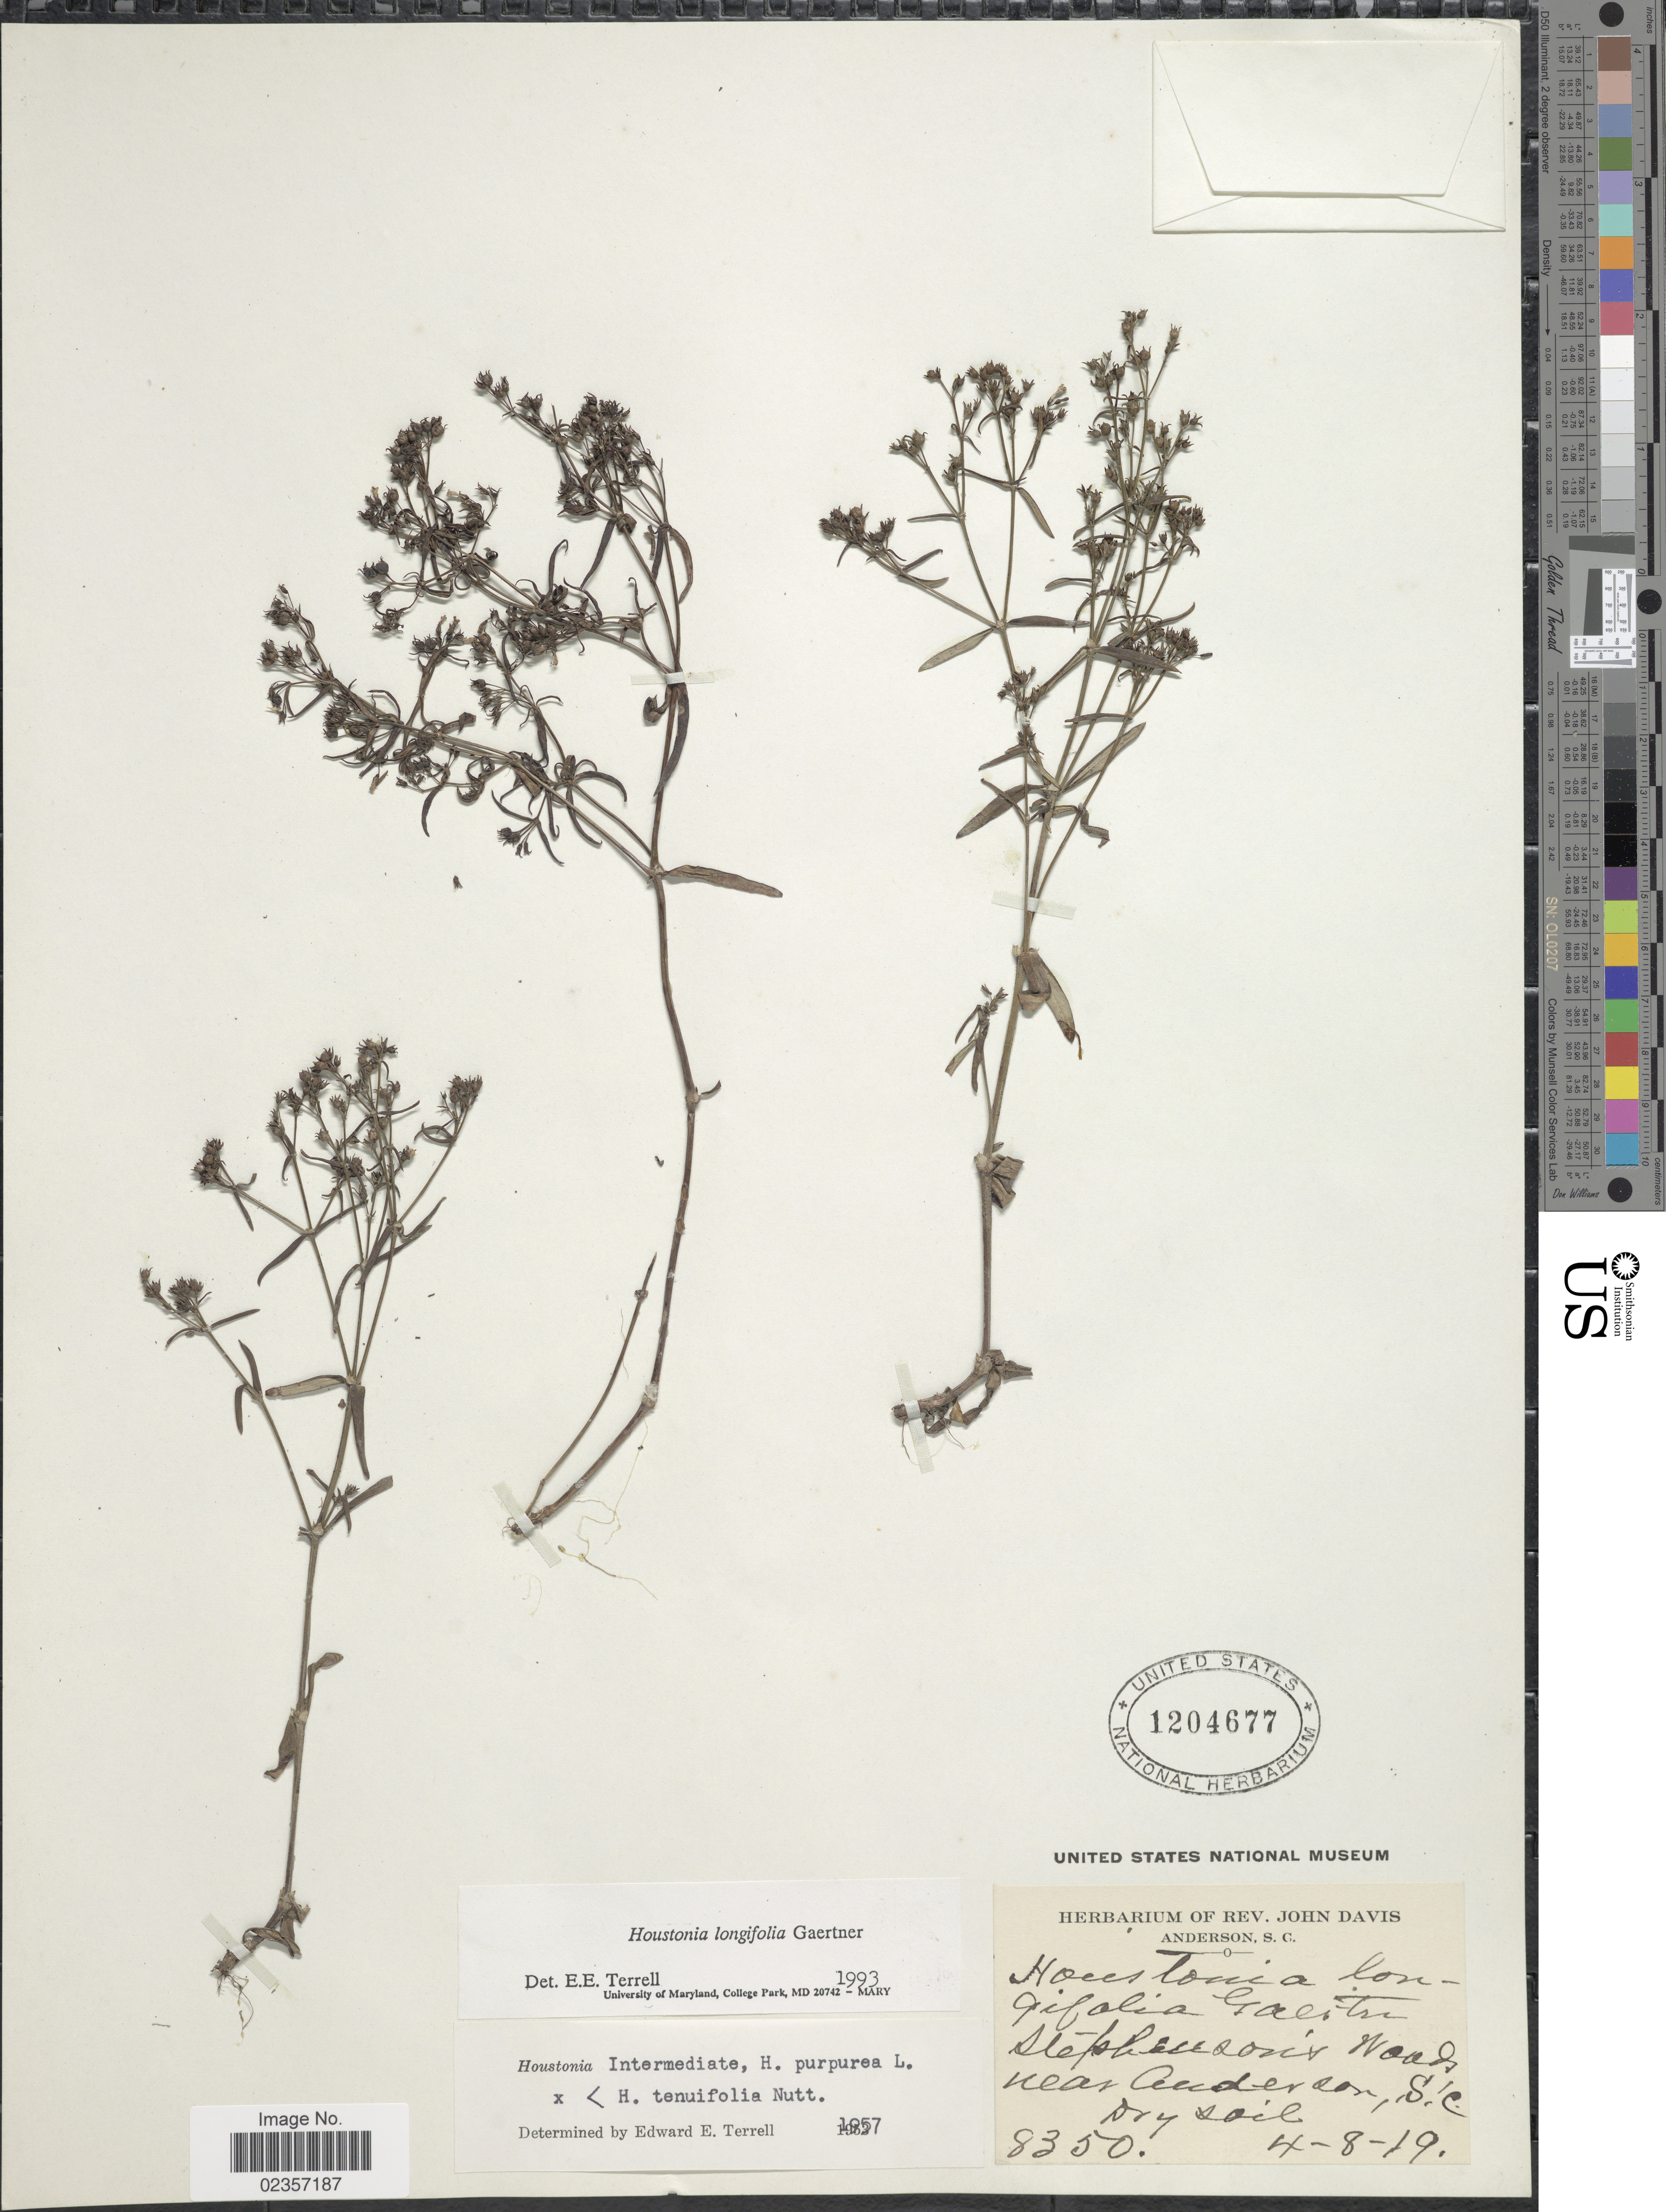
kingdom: Plantae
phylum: Tracheophyta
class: Magnoliopsida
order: Gentianales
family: Rubiaceae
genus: Houstonia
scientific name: Houstonia longifolia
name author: Gaertn.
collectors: ex herb. Rev. John Davis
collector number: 8350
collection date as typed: Transcribed d/m/y: 8/4/19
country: United States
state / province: South Carolina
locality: Stephenson's Woods near Anderson, Dry soil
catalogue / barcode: US 1204677